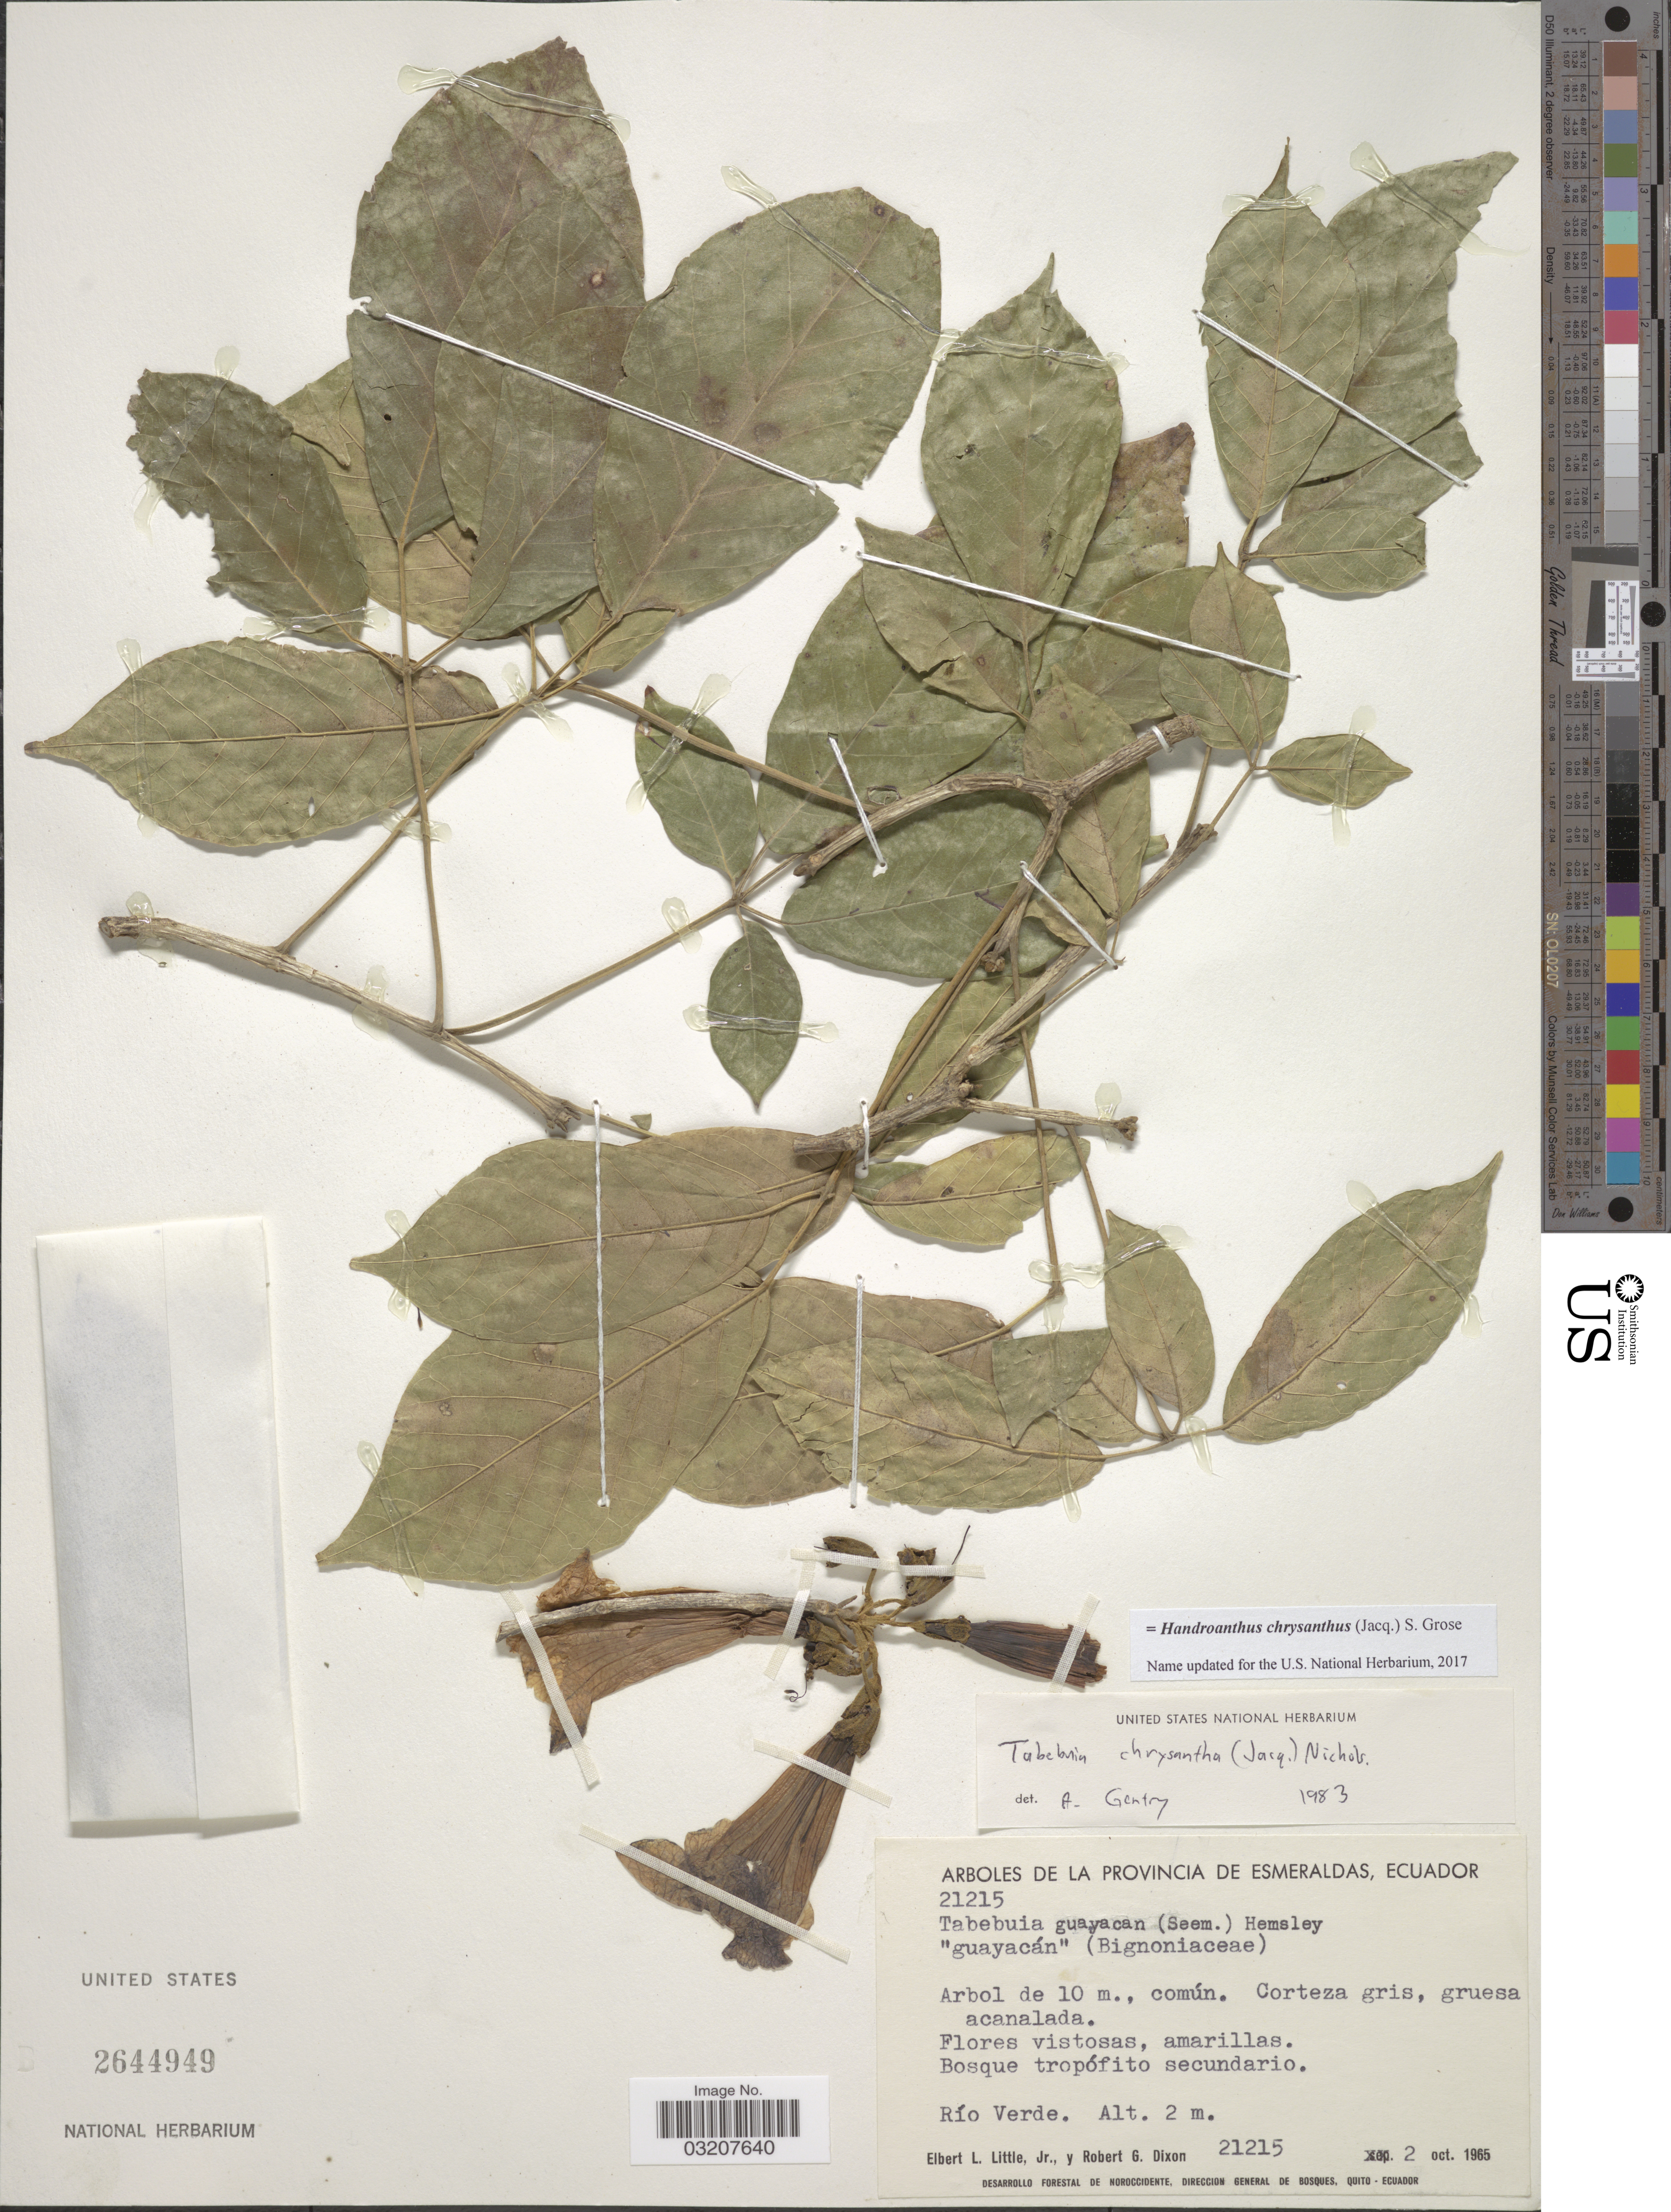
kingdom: Plantae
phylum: Tracheophyta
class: Magnoliopsida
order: Lamiales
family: Bignoniaceae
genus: Handroanthus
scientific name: Handroanthus chrysanthus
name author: (Jacq.) S.O. Grose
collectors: E. L. Little & R. G. Dixon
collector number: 21215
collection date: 1965-10-02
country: Ecuador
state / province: Esmeraldas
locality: Arboles de la Provincia de Esmeraldas, Río Verde.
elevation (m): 2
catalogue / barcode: US 2644949